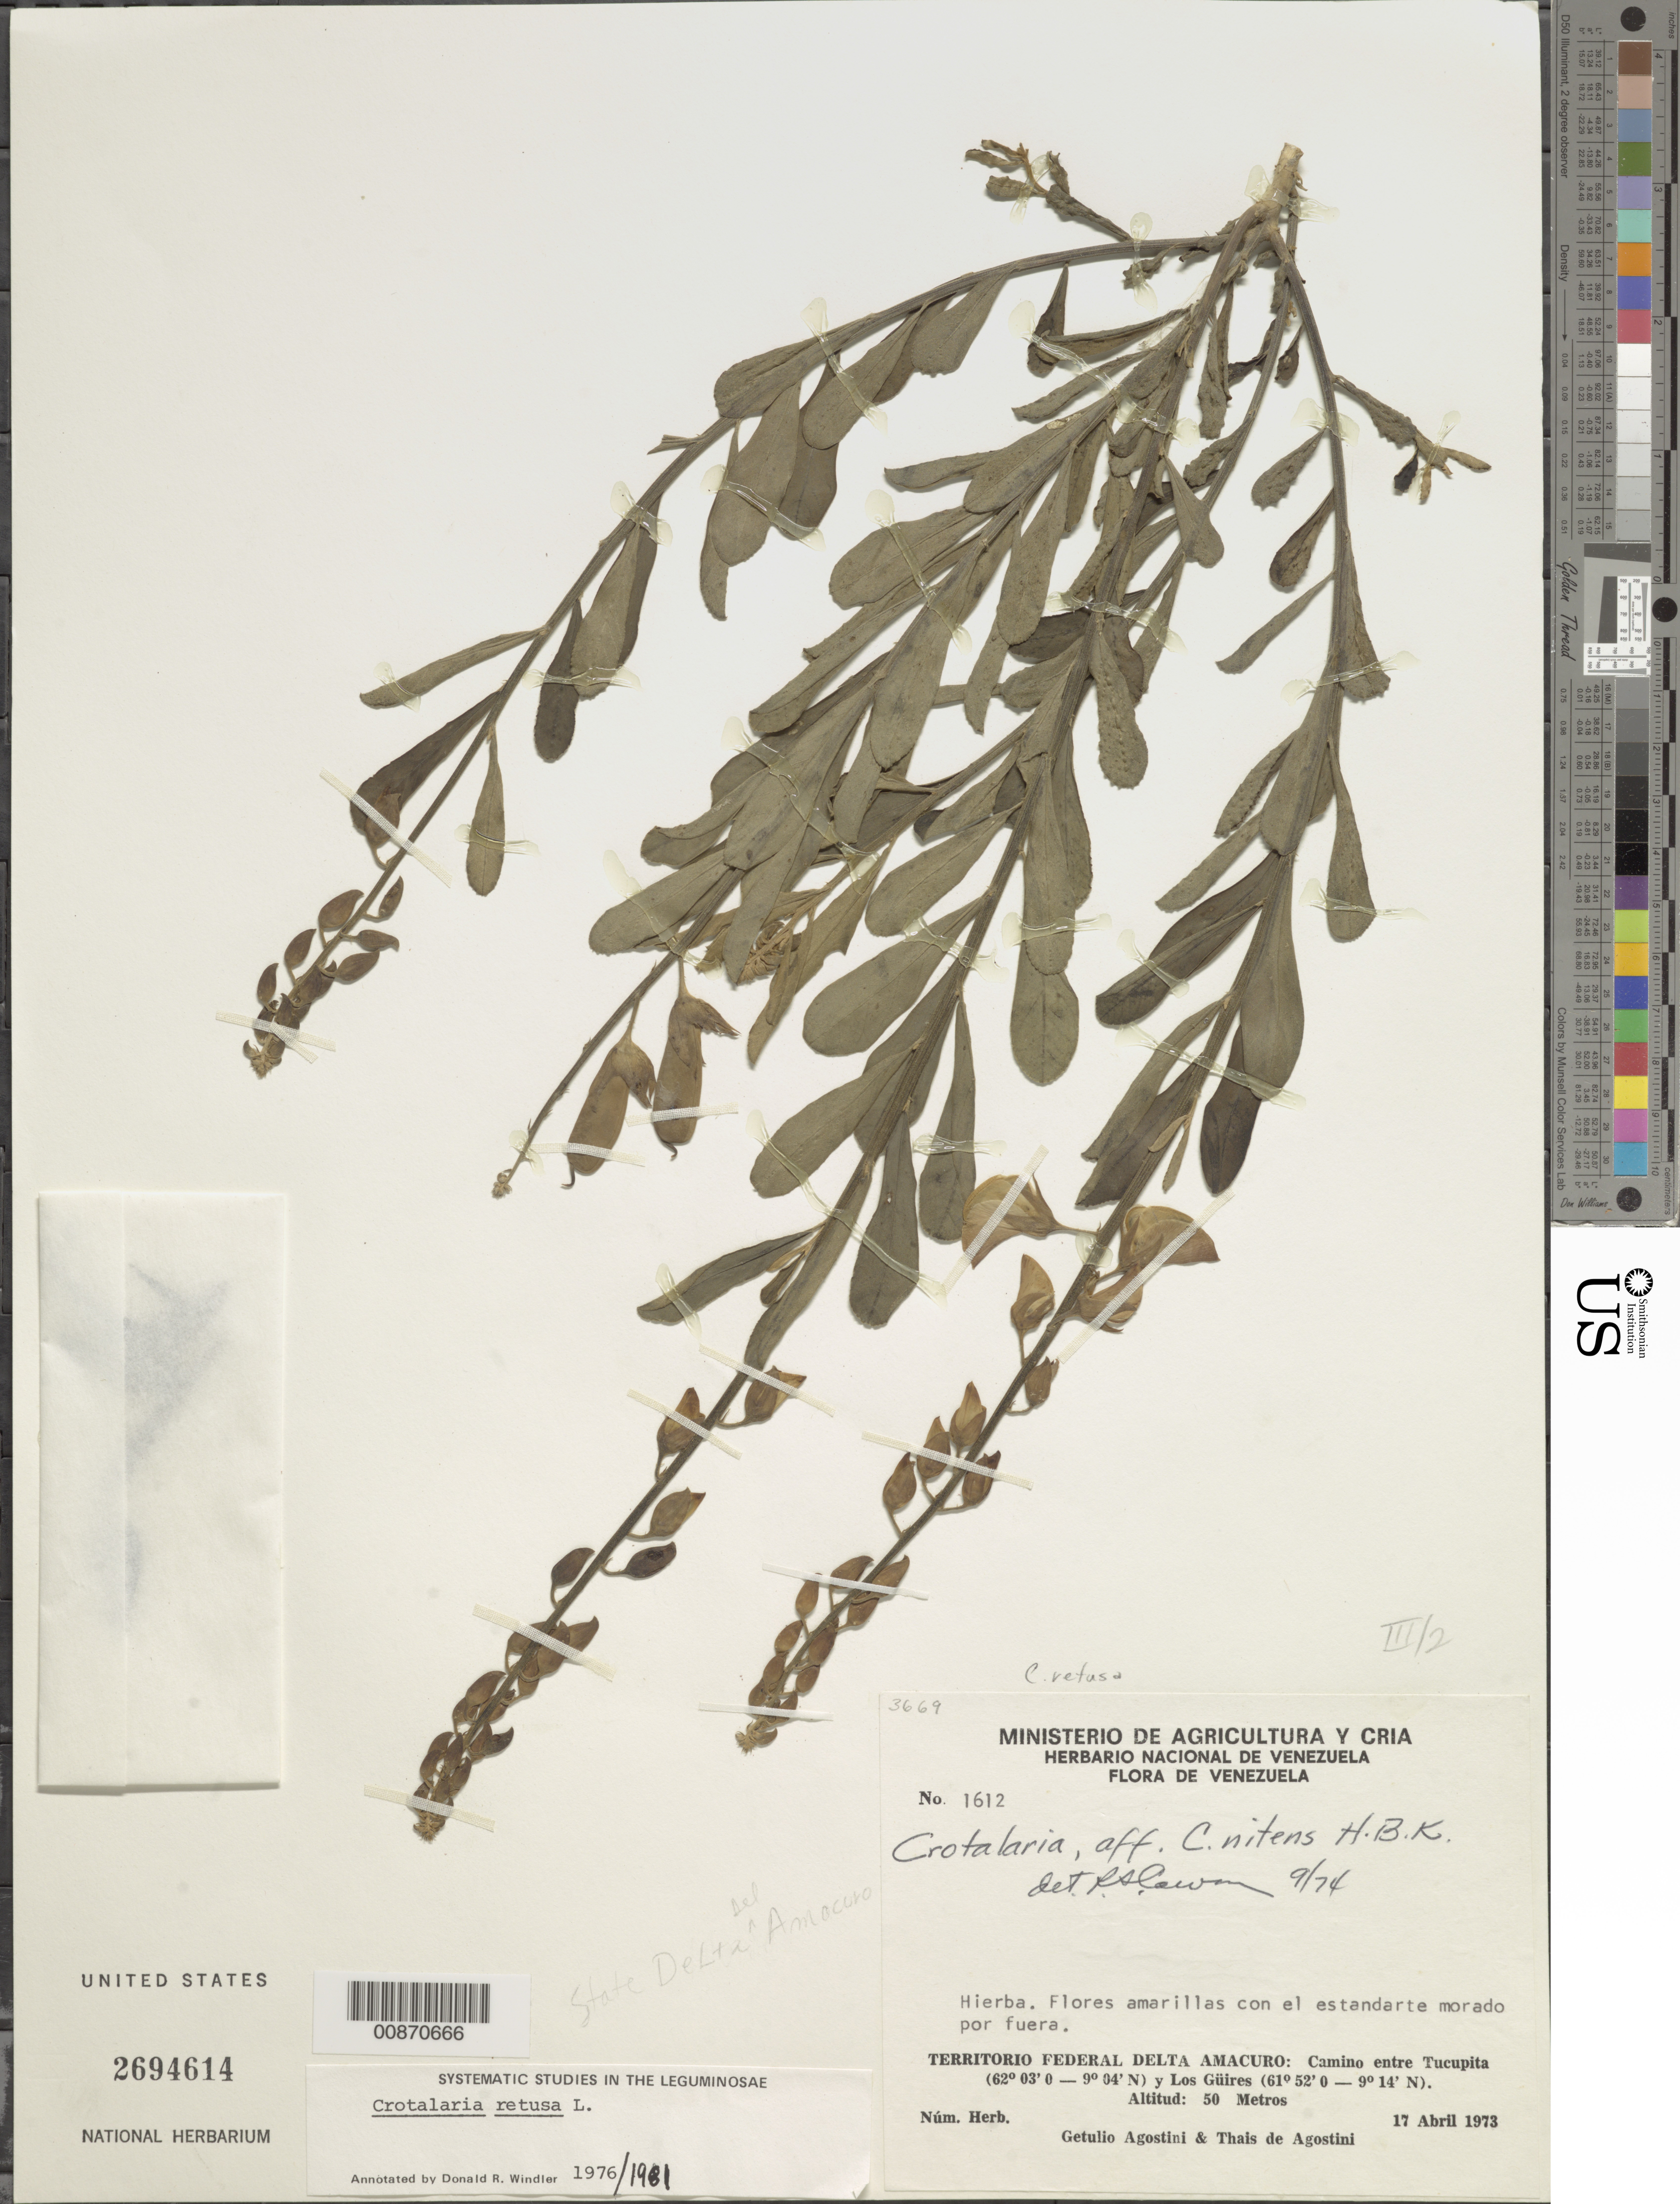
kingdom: Plantae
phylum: Tracheophyta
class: Magnoliopsida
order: Fabales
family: Fabaceae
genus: Crotalaria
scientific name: Crotalaria retusa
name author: L.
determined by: Windler, D. R.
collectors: G. Agostini & T. Agostini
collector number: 1612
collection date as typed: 17-Apr-73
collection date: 1973-04-17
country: Venezuela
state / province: Delta Amacuro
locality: Tucupita-Los Güires camino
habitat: Road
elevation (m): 50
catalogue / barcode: US 2694614